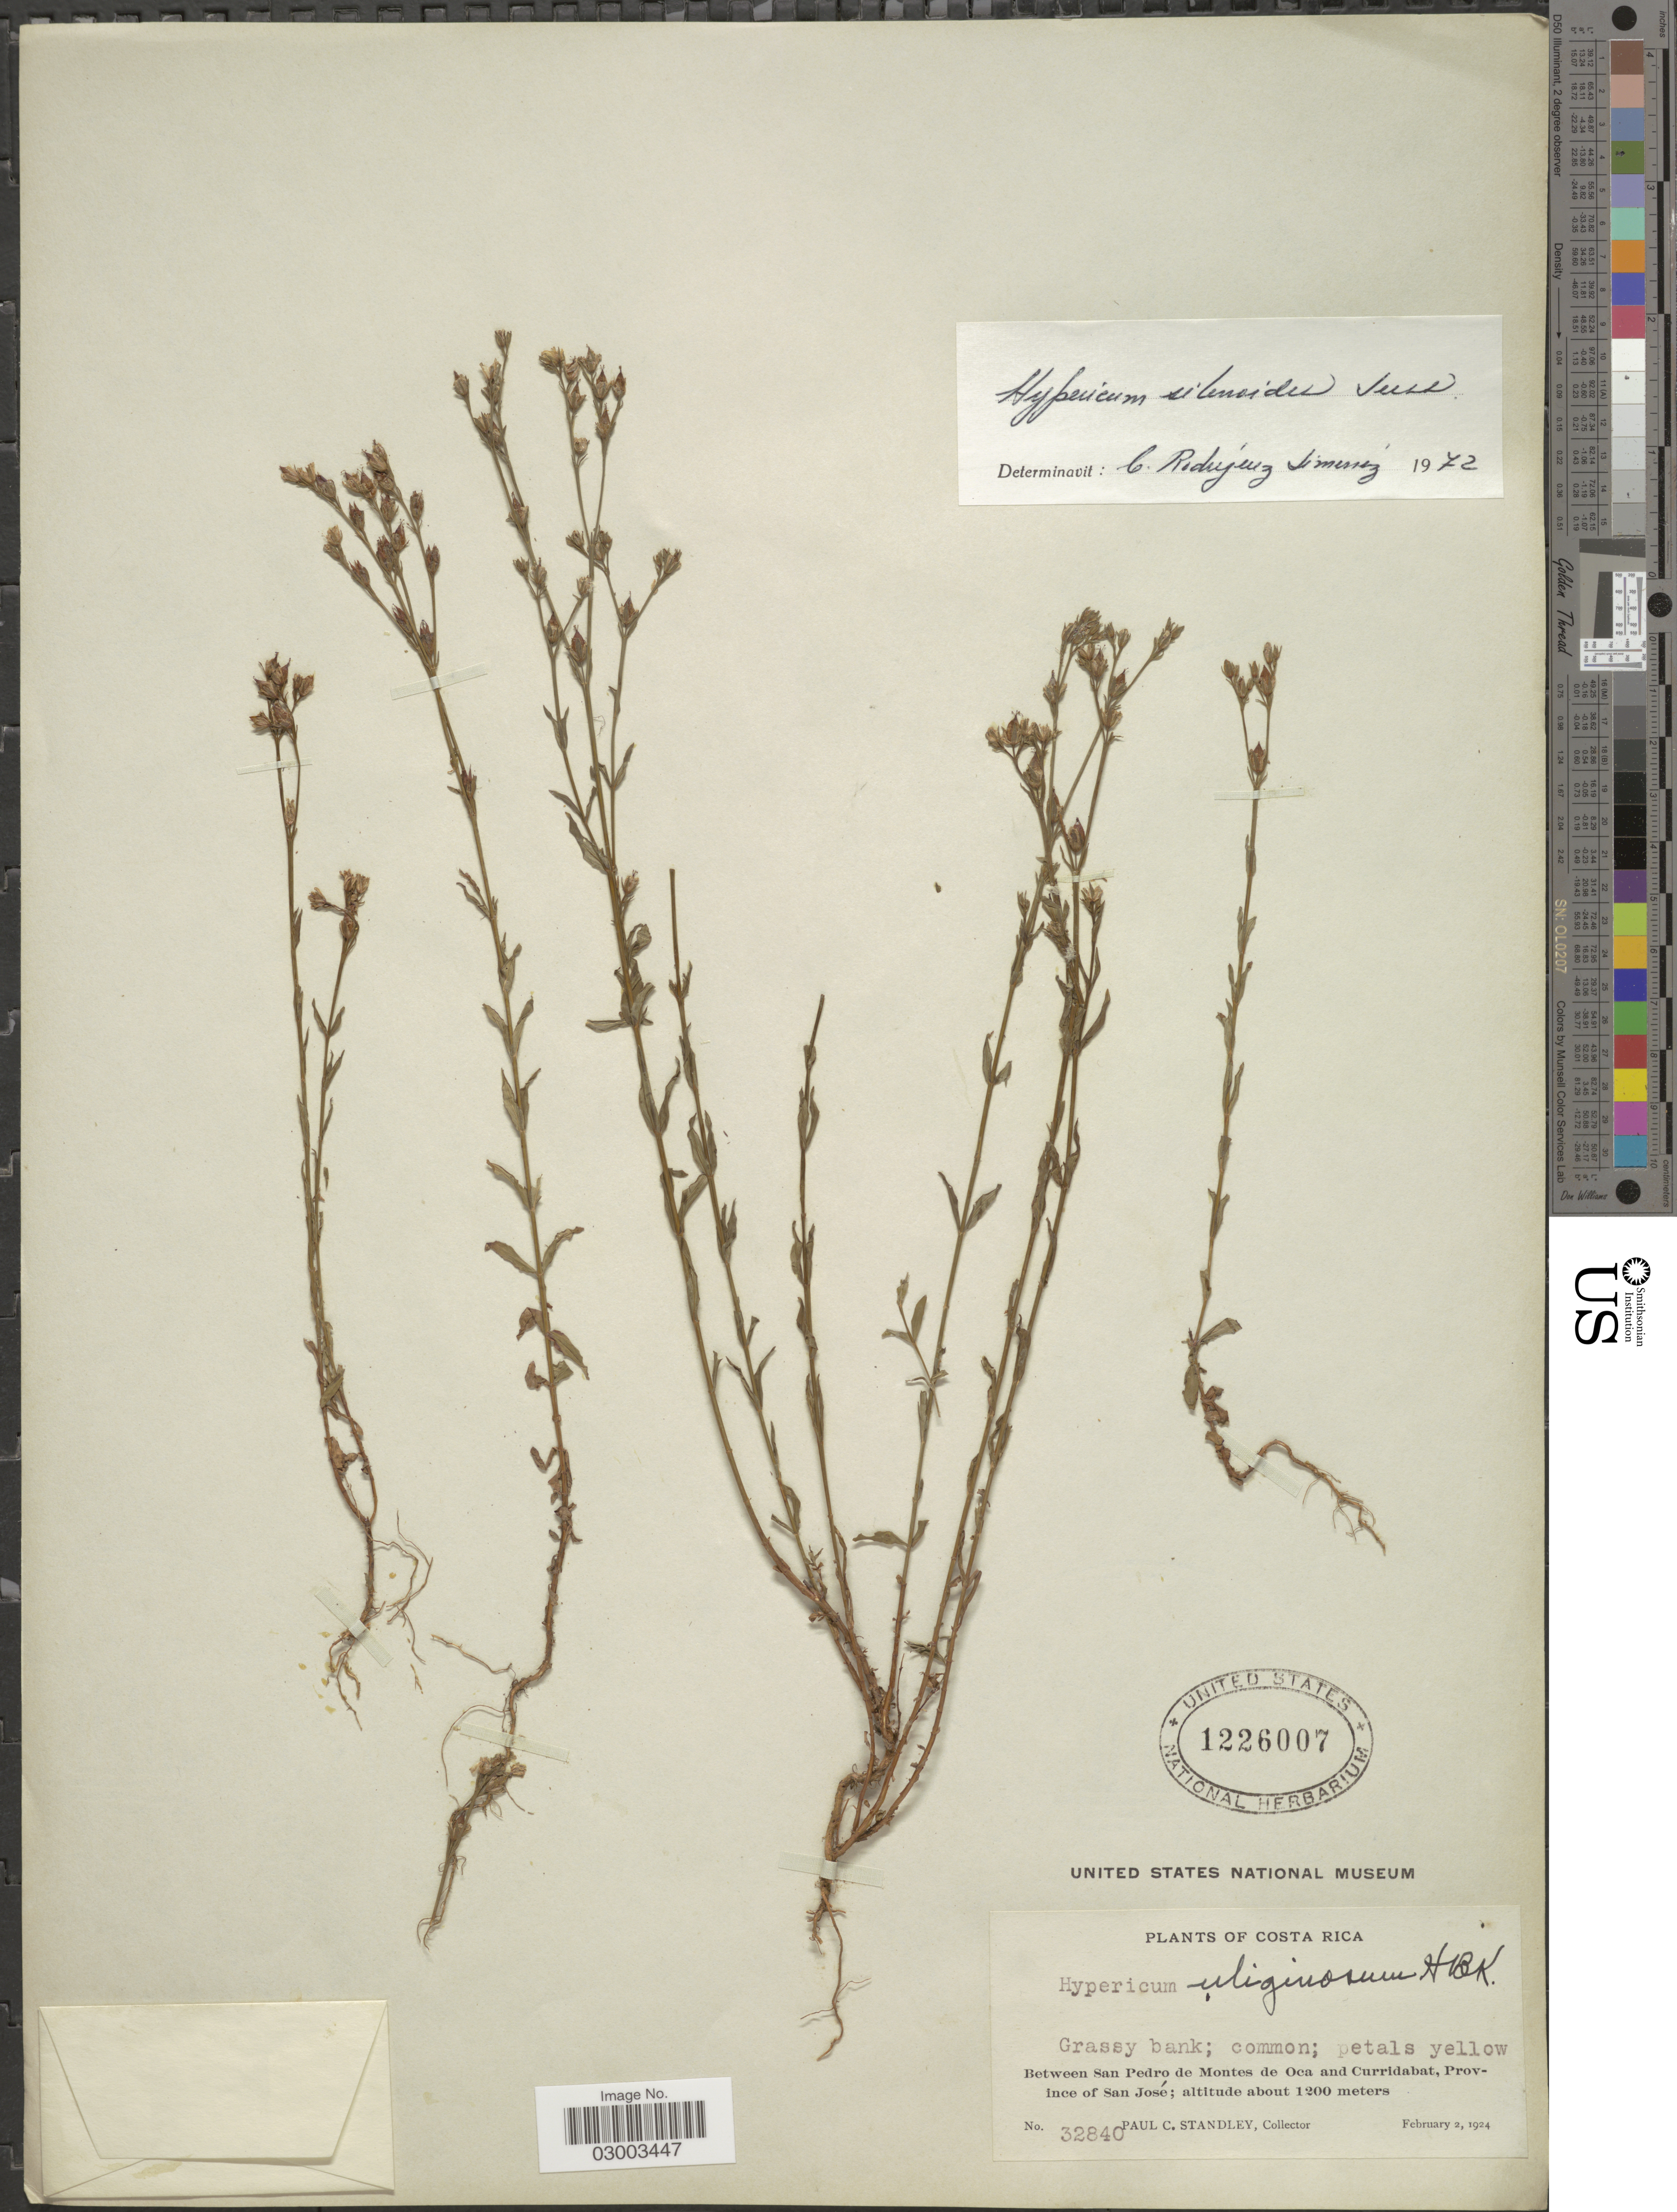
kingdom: Plantae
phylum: Tracheophyta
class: Magnoliopsida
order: Malpighiales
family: Hypericaceae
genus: Hypericum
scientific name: Hypericum silenoides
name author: Juss.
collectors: P. C. Standley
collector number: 32840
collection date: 1924-02-02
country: Costa Rica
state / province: San José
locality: Grassy bank; Between San Pedro de Montes de Oca and Curridabat.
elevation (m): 1200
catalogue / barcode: US 1226007